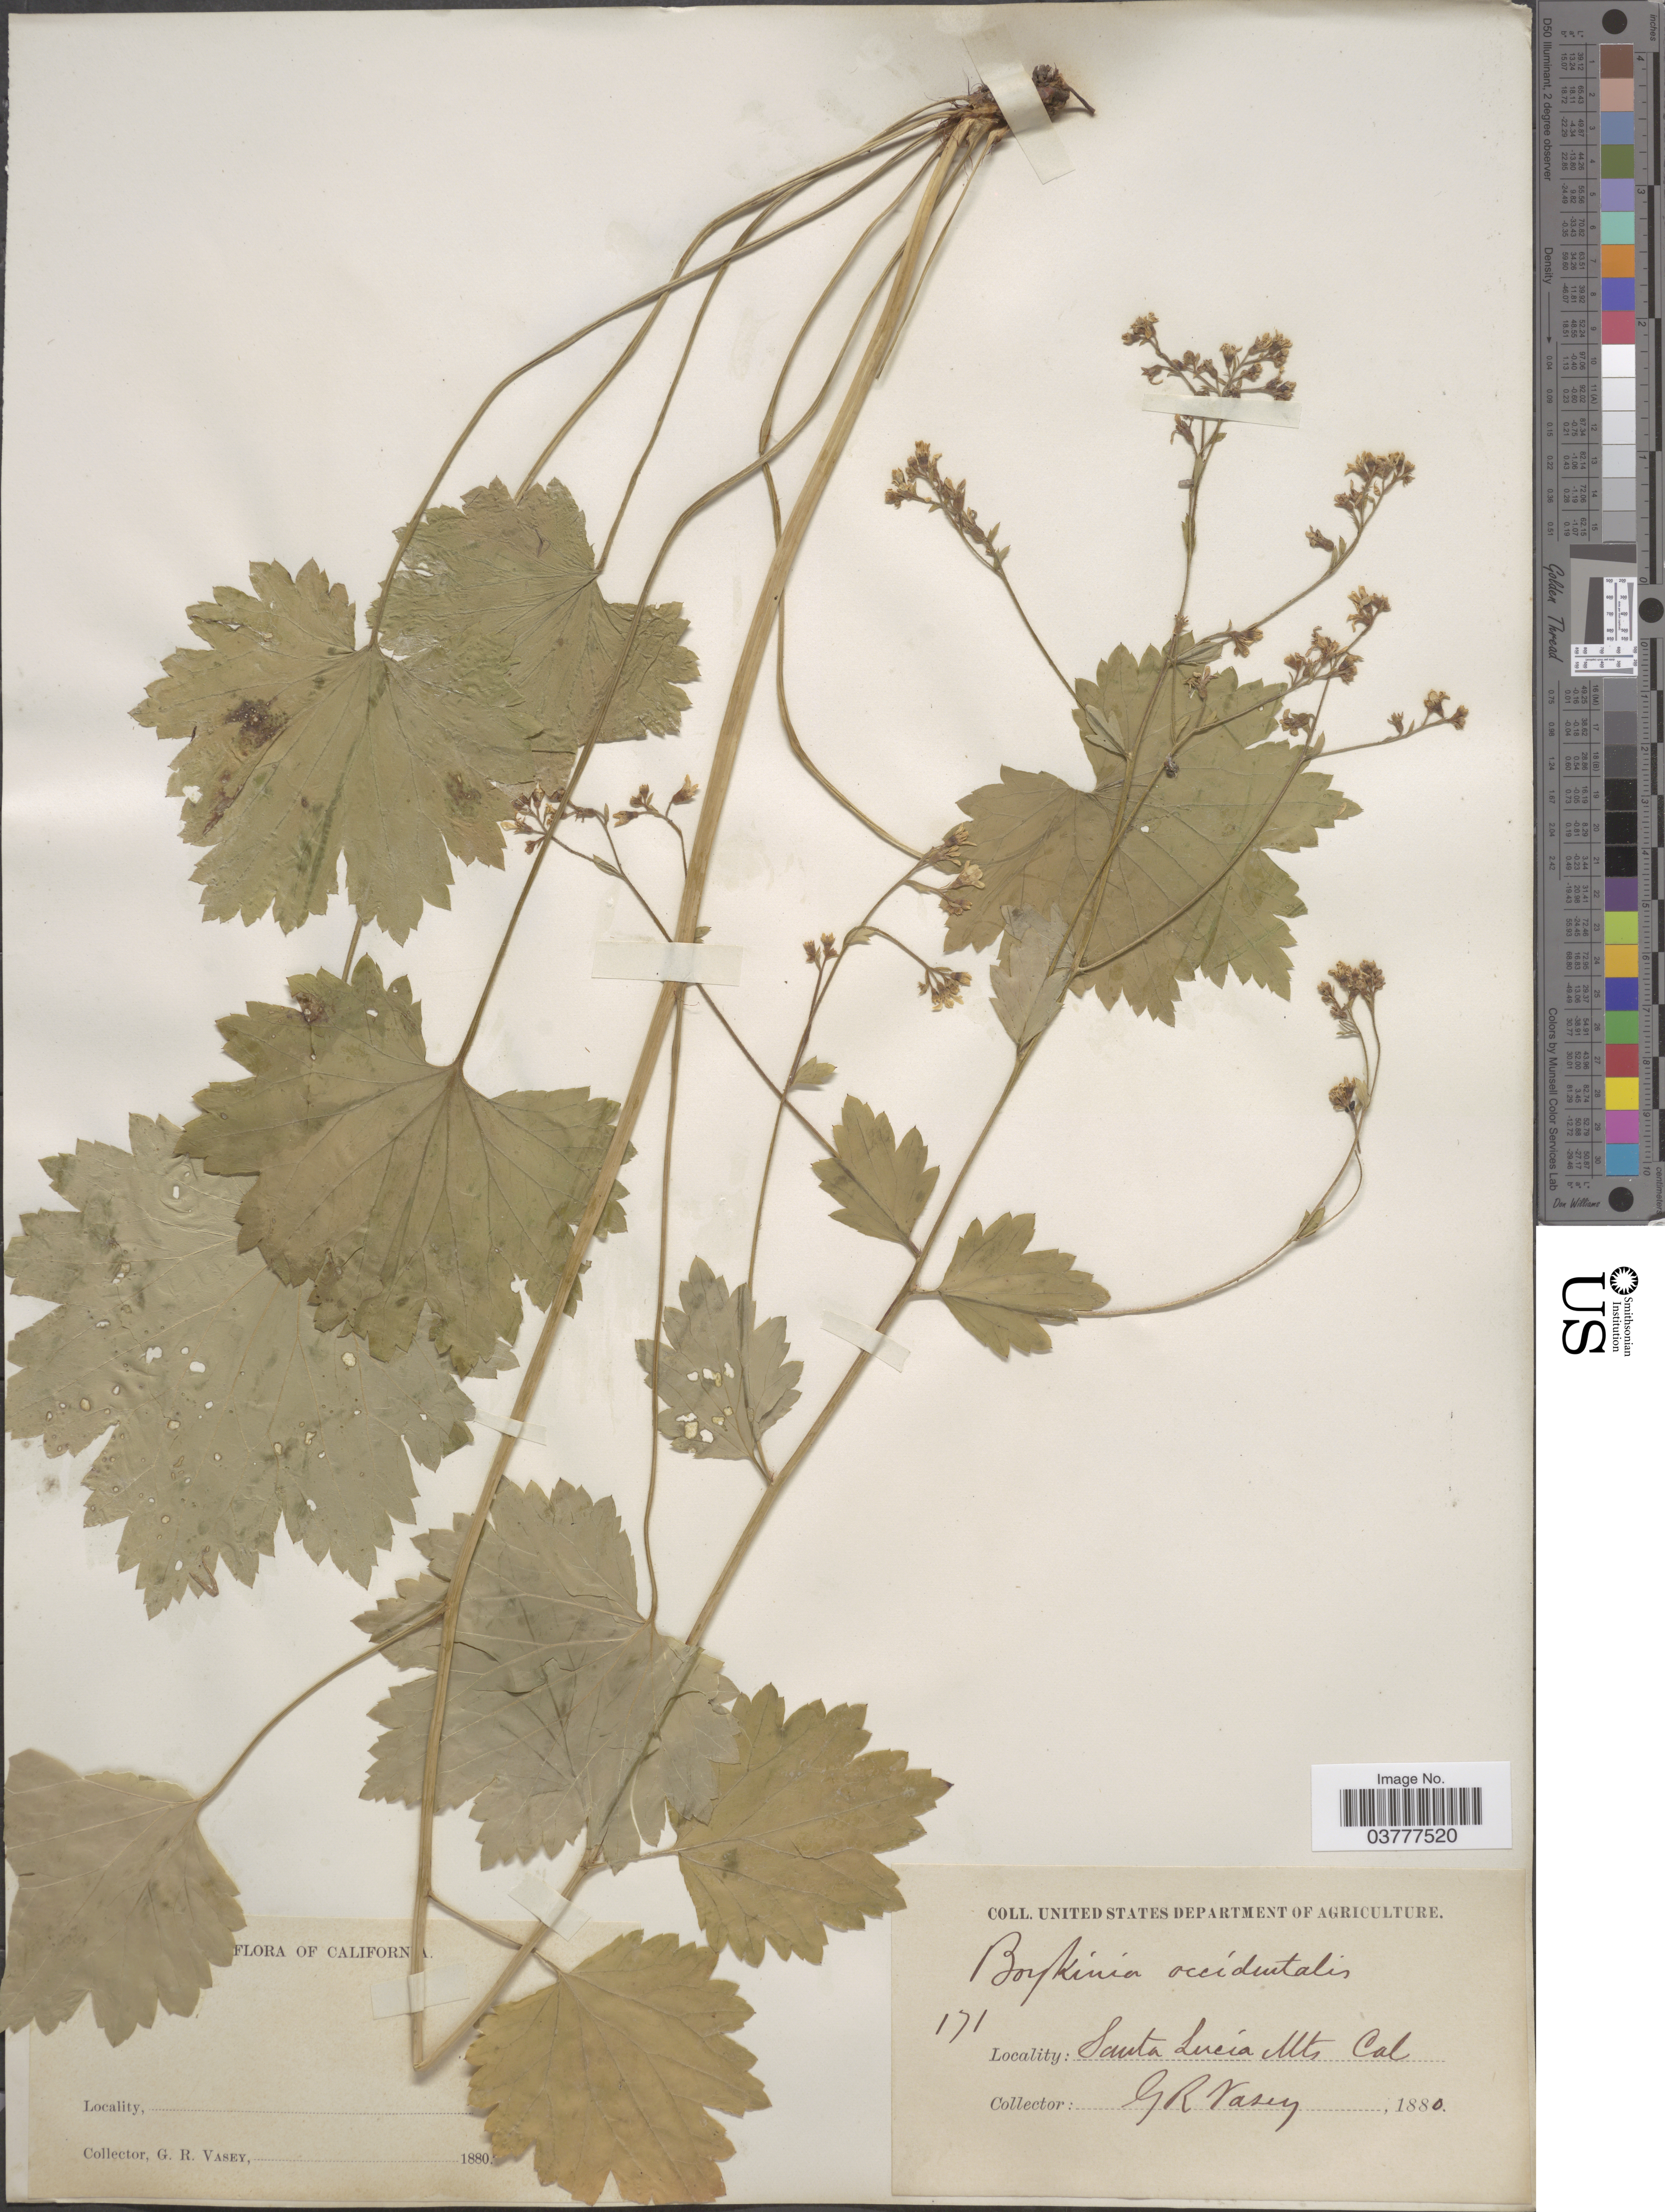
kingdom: Plantae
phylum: Tracheophyta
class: Magnoliopsida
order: Saxifragales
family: Saxifragaceae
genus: Boykinia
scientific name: Boykinia elata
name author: Greene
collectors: G. R. Vasey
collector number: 171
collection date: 1880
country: United States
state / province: California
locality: Santa Lucia Mts.